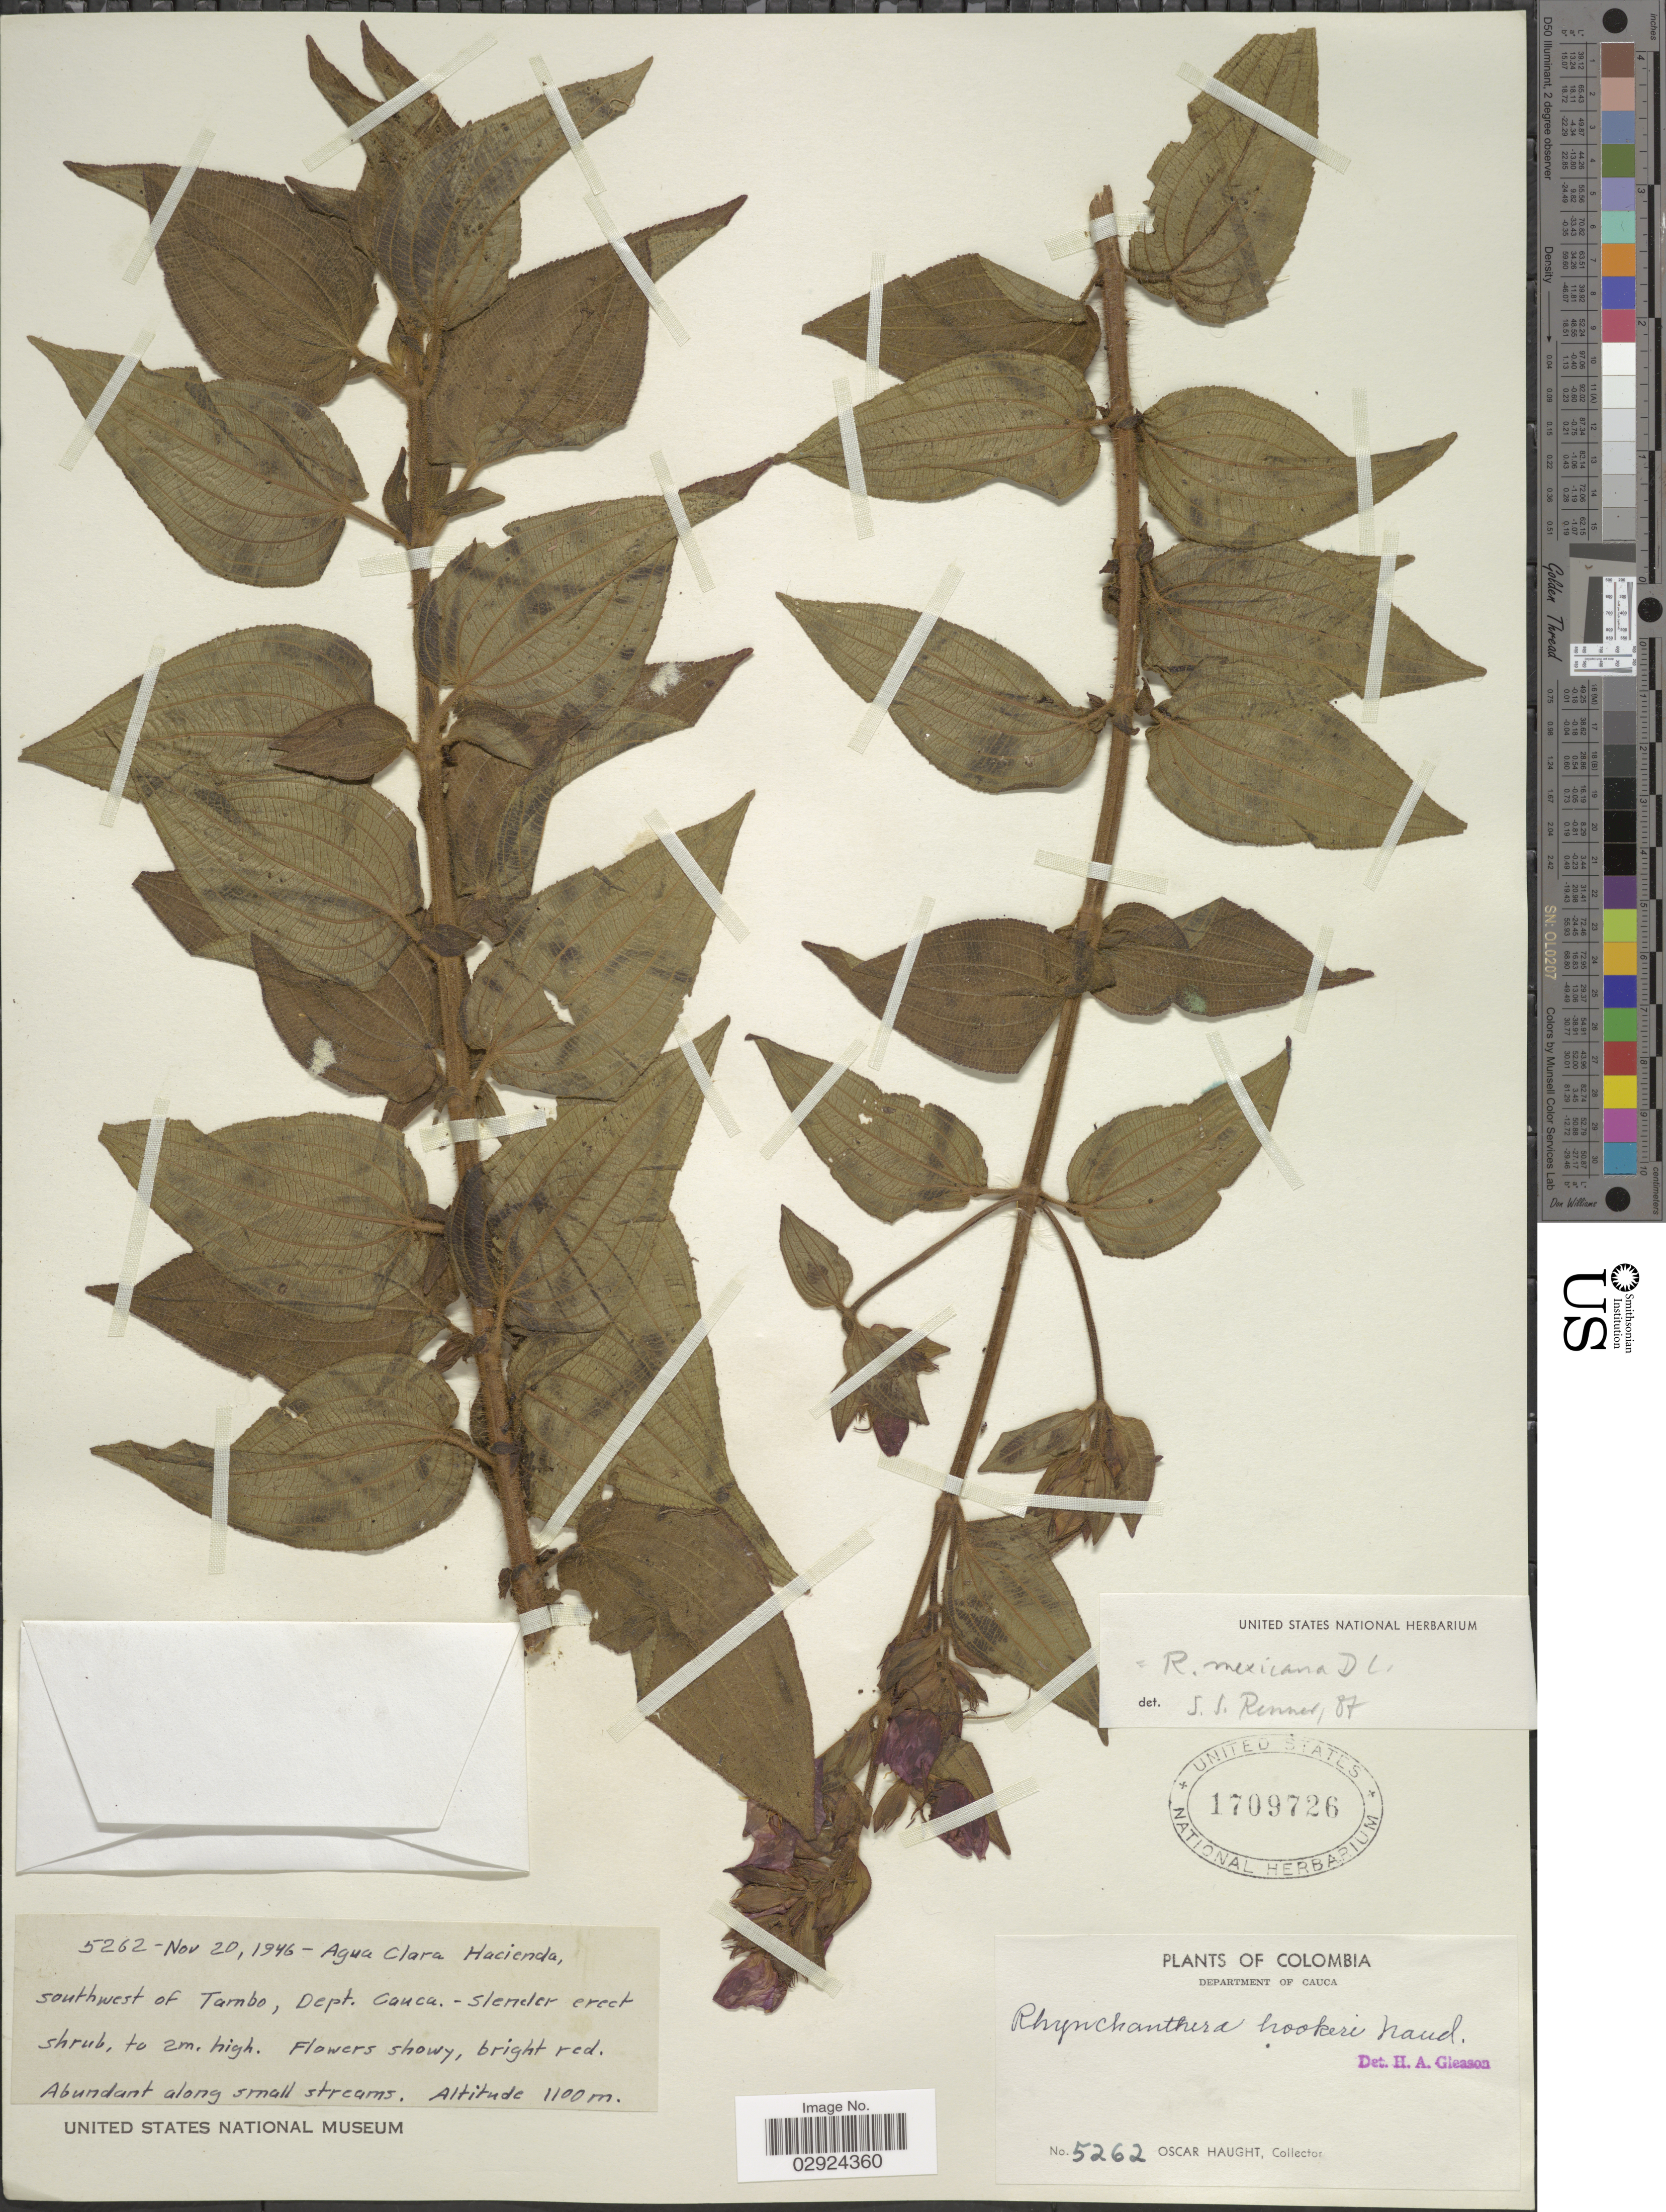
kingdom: Plantae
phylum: Tracheophyta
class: Magnoliopsida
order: Myrtales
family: Melastomataceae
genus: Rhynchanthera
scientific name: Rhynchanthera mexicana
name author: DC.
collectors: O. Haught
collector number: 5262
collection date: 1946-11-20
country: Colombia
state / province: Cauca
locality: Agua Clara Hacienda, southwest of Tambo, Department of Cauca.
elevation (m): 1100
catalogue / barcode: US 1709726